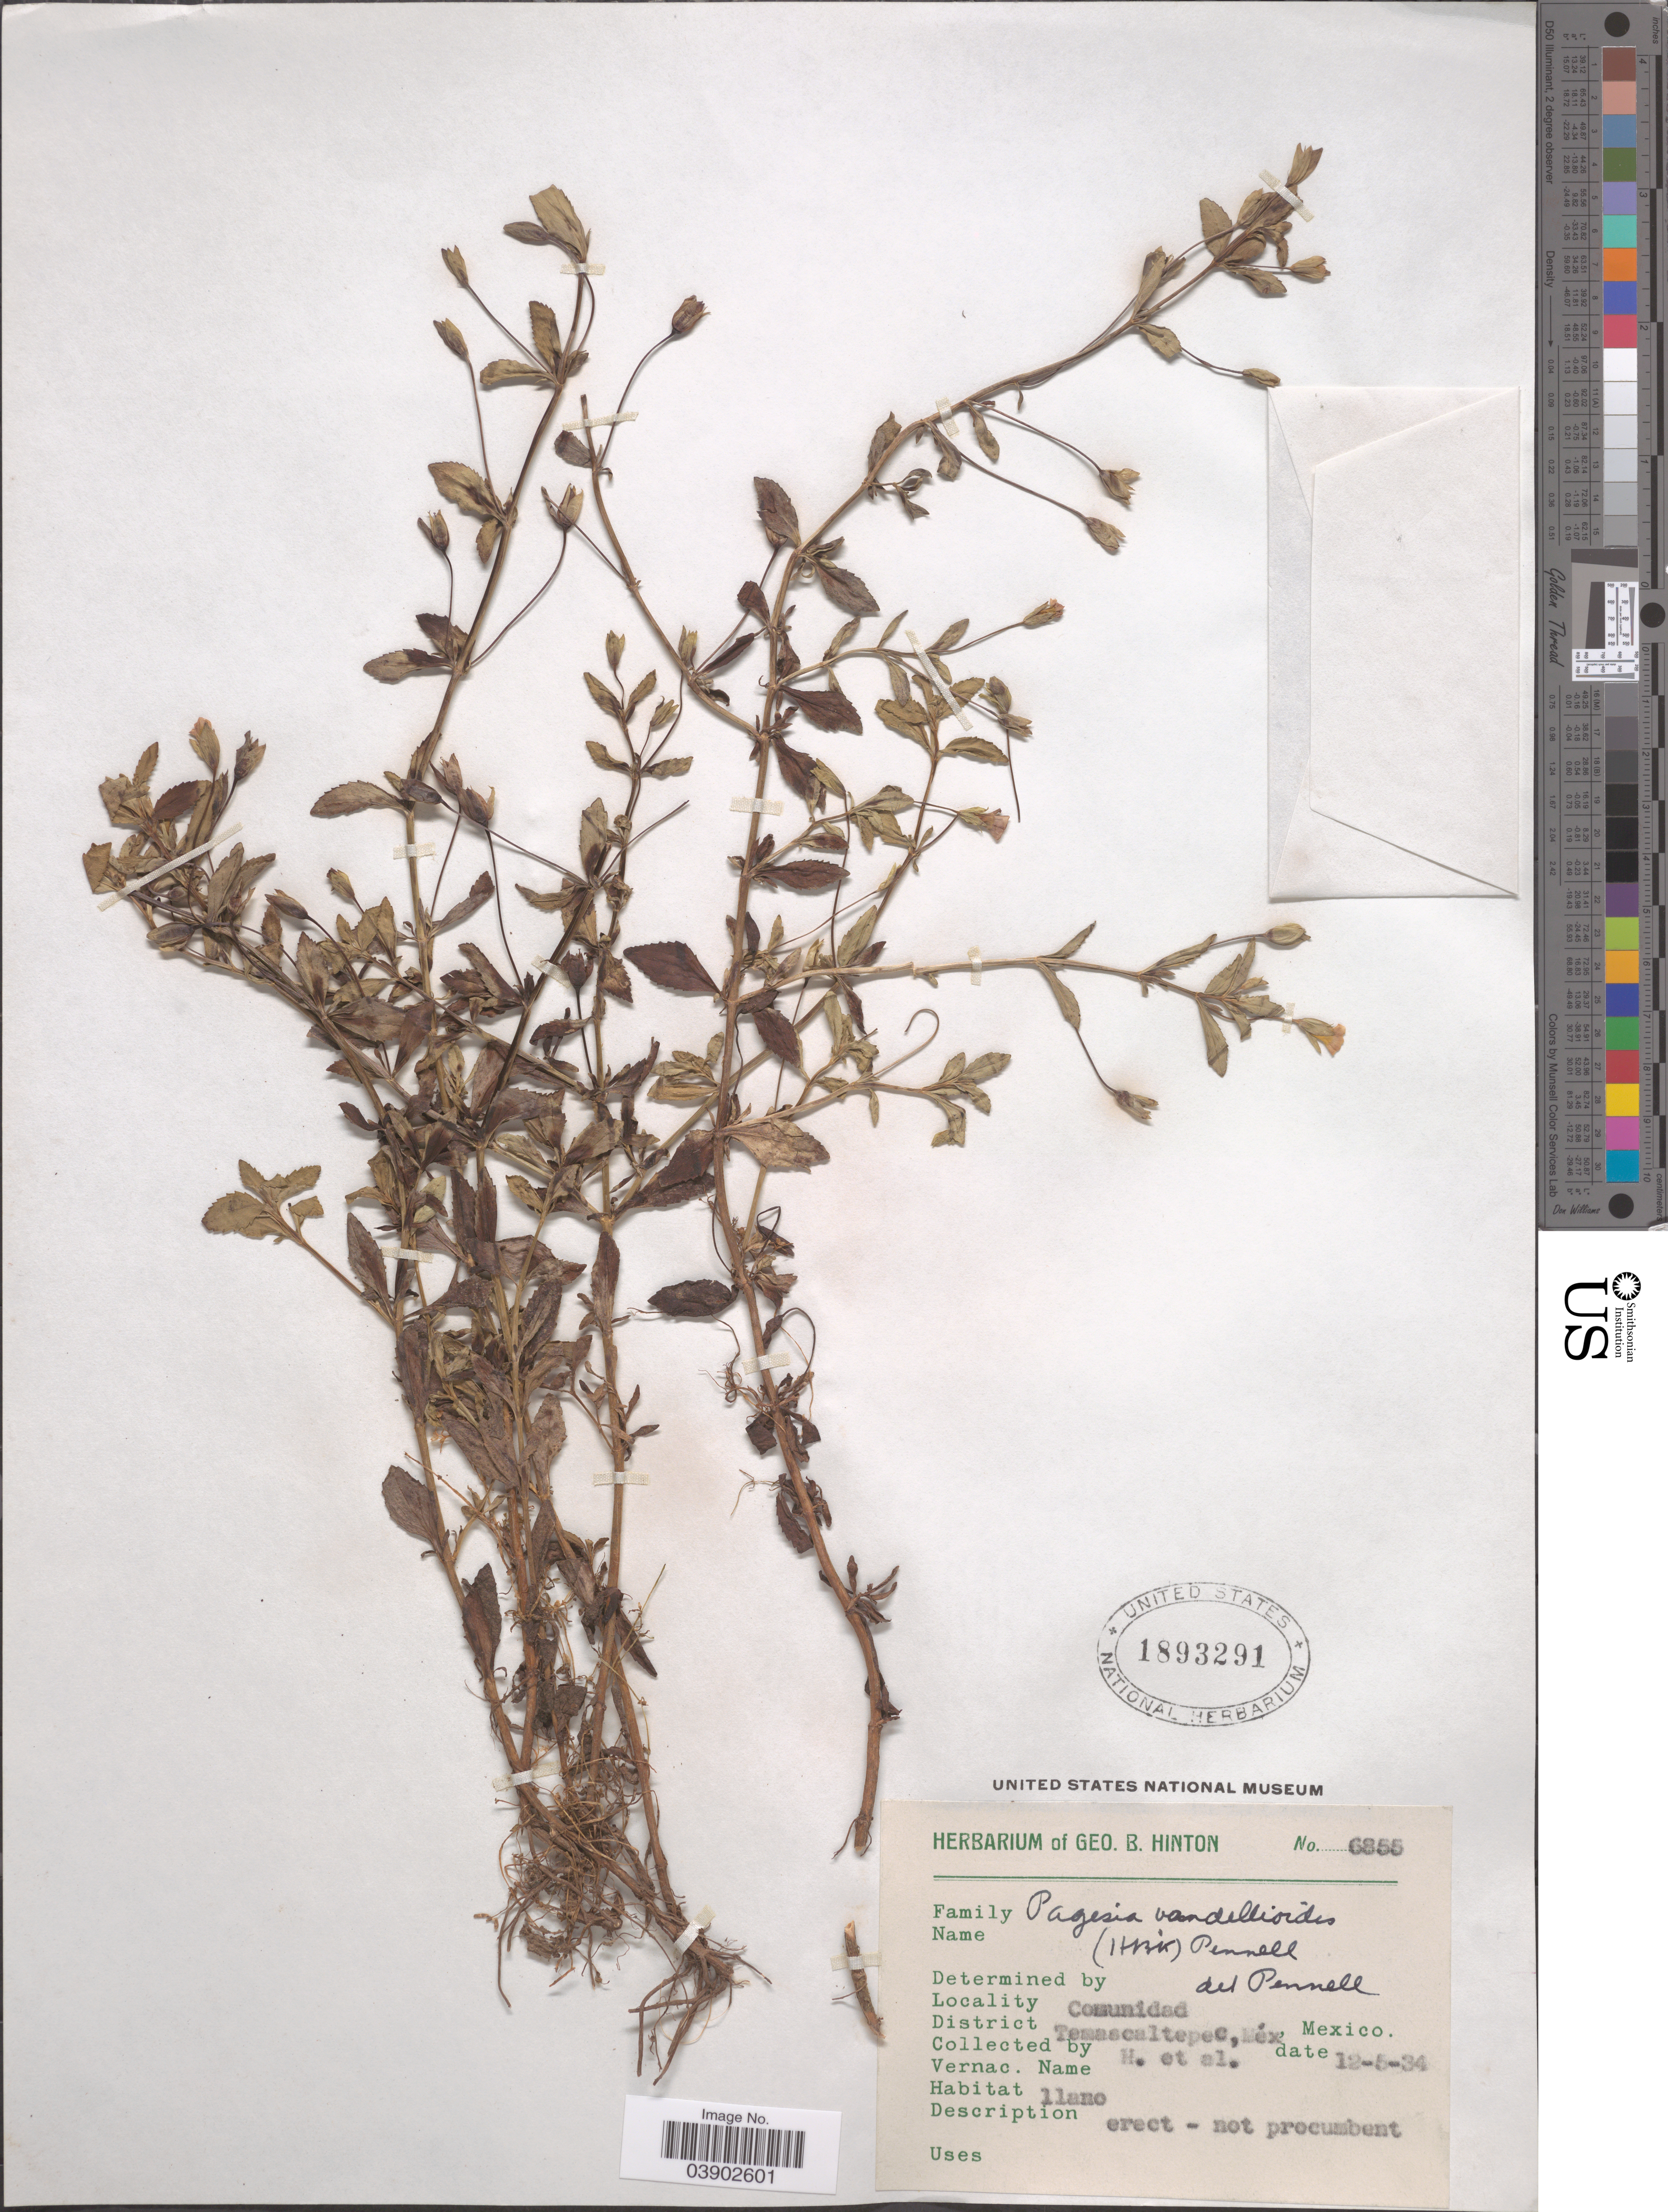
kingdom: Plantae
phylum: Tracheophyta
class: Magnoliopsida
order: Lamiales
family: Plantaginaceae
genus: Mecardonia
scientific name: Mecardonia procumbens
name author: (Mill.) Small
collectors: G. B. Hinton & et al.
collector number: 6855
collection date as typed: Transcribed d/m/y: 12/5/34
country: Mexico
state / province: México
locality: Comunidad. District Temascaltepec.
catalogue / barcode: US 1893291